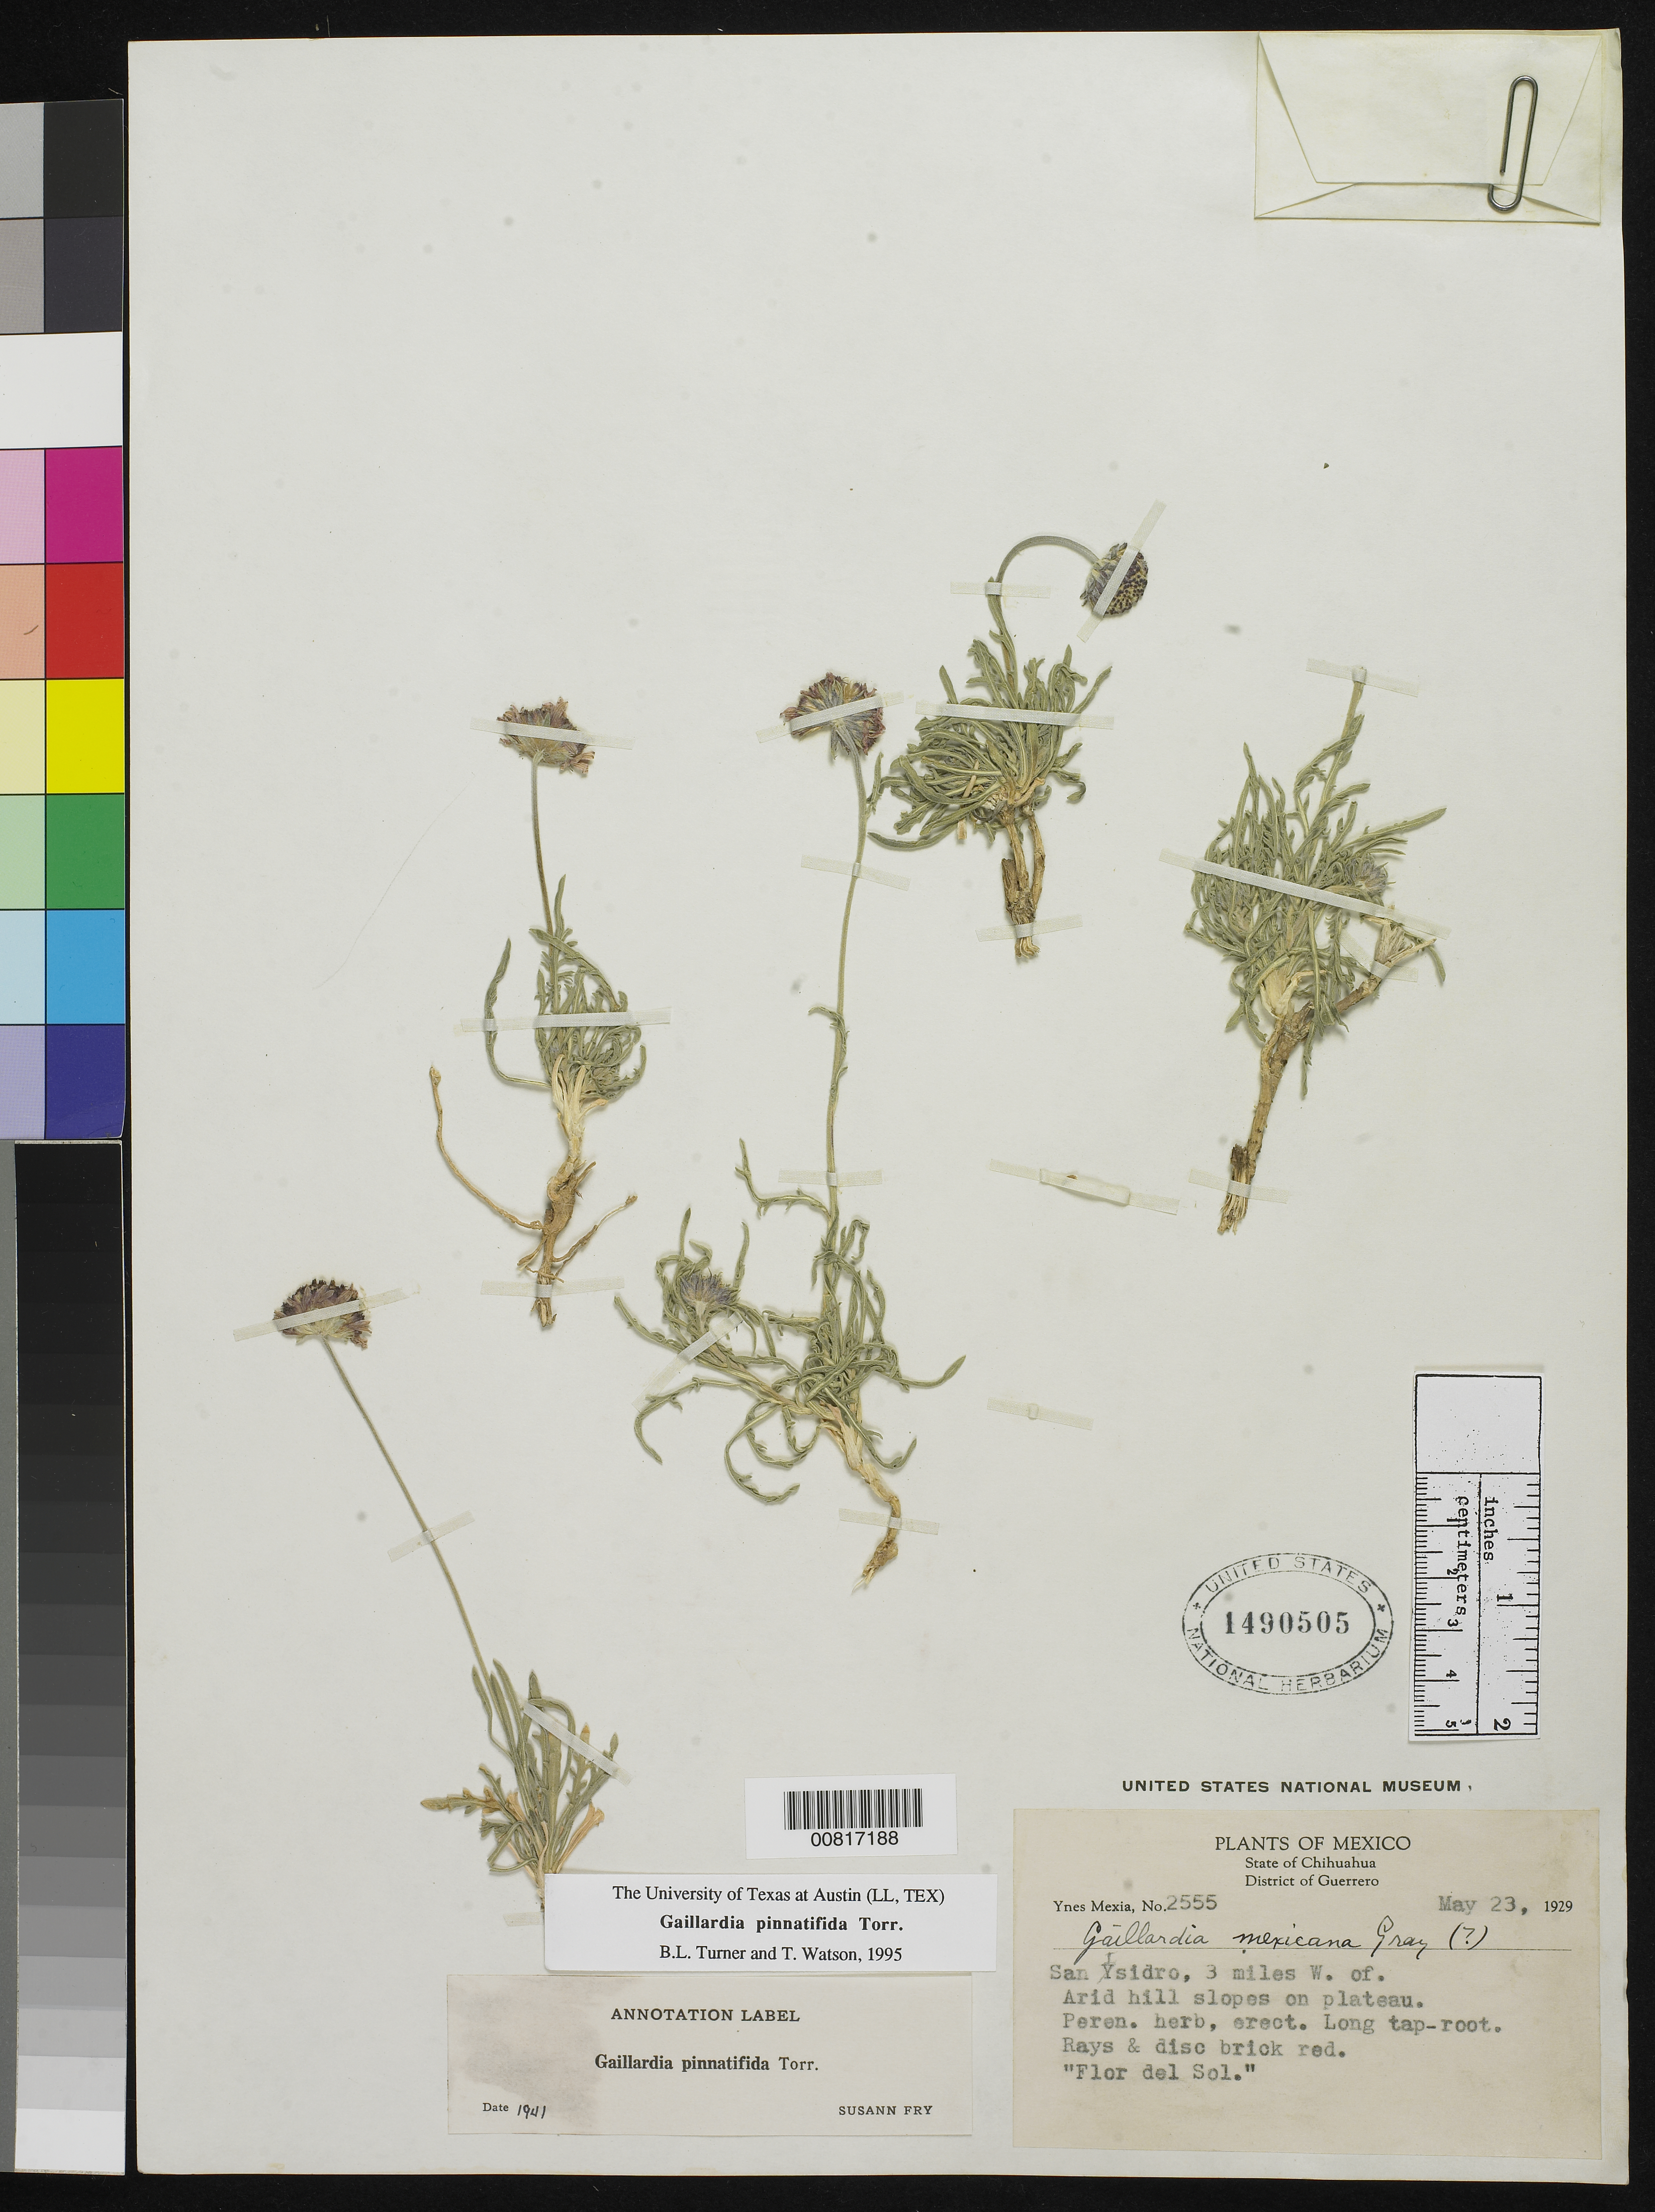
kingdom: Plantae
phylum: Tracheophyta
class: Magnoliopsida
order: Asterales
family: Asteraceae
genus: Gaillardia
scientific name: Gaillardia pinnatifida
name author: Torr.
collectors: Y. Mexia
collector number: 2555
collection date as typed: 23 May 1929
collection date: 1929-05-23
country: Mexico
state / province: Chihuahua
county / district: Guerrero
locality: San Isidro, 3 miles W of Arid hill slopes on plateau.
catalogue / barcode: US 1490505